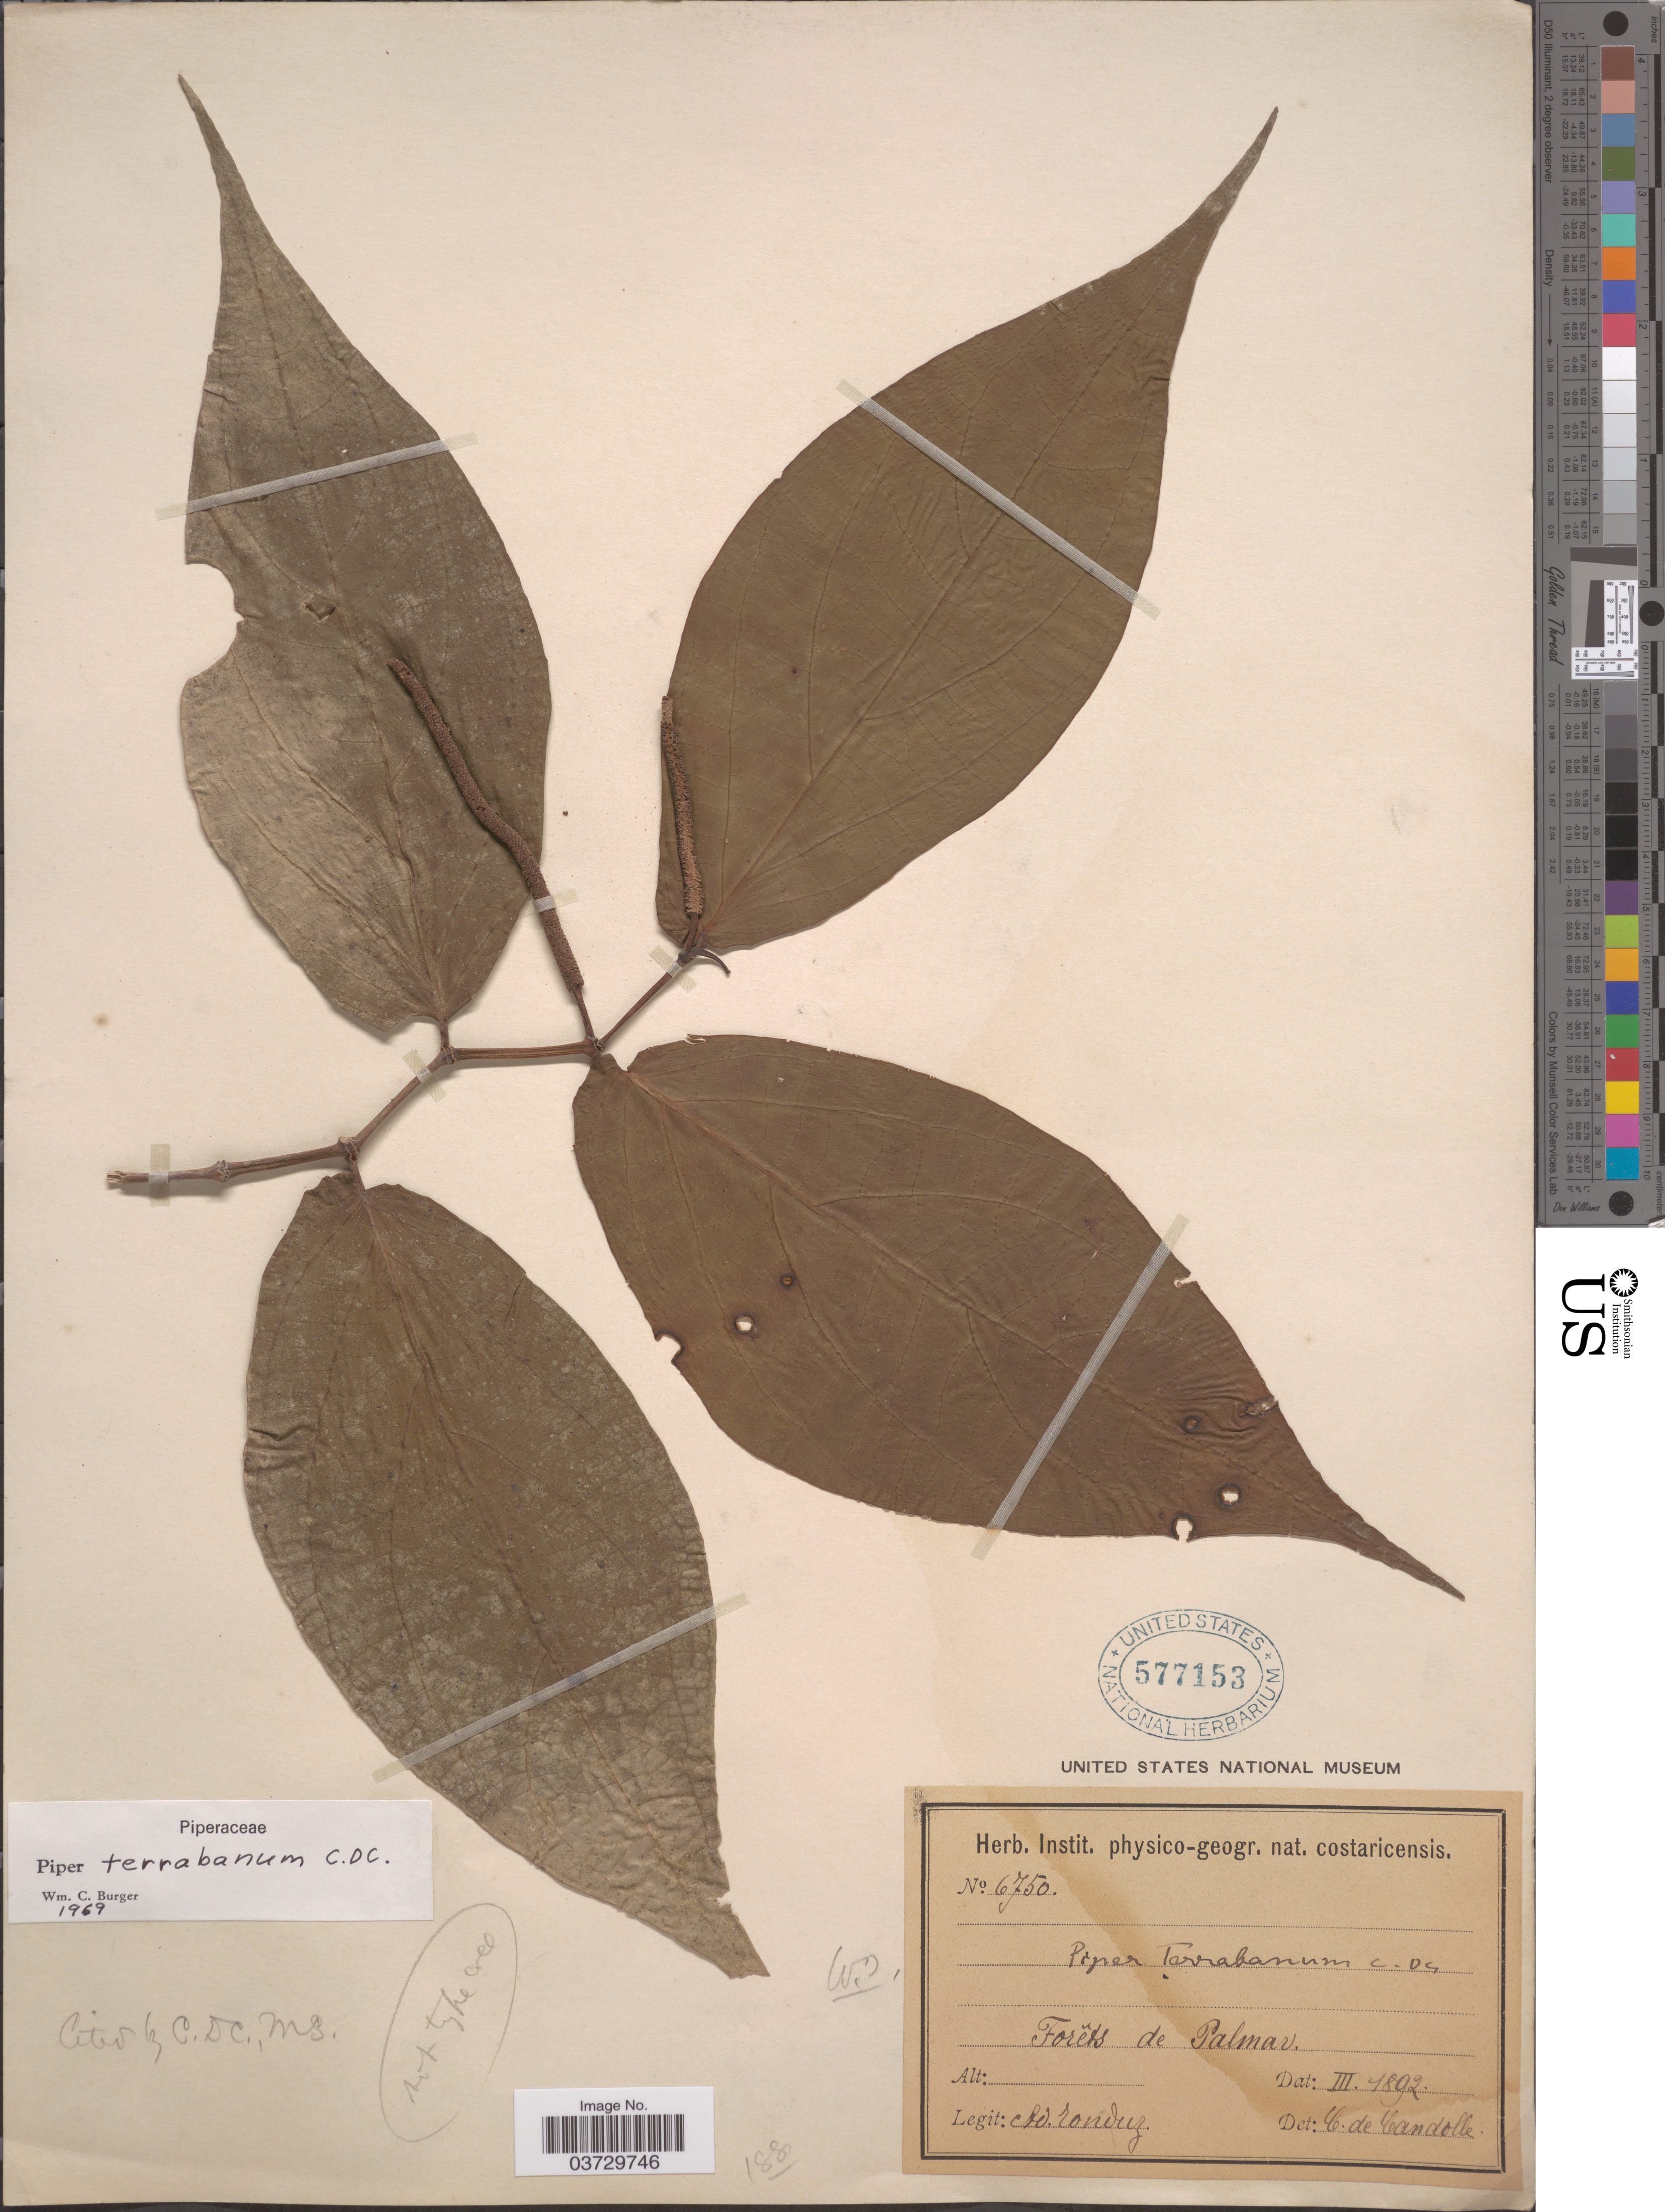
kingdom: Plantae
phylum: Tracheophyta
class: Magnoliopsida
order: Piperales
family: Piperaceae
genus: Piper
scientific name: Piper terrabanum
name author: C. DC.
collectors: A. Tonduz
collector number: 6750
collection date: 1892-03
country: Costa Rica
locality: Forêts de Palmar.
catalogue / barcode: US 577153